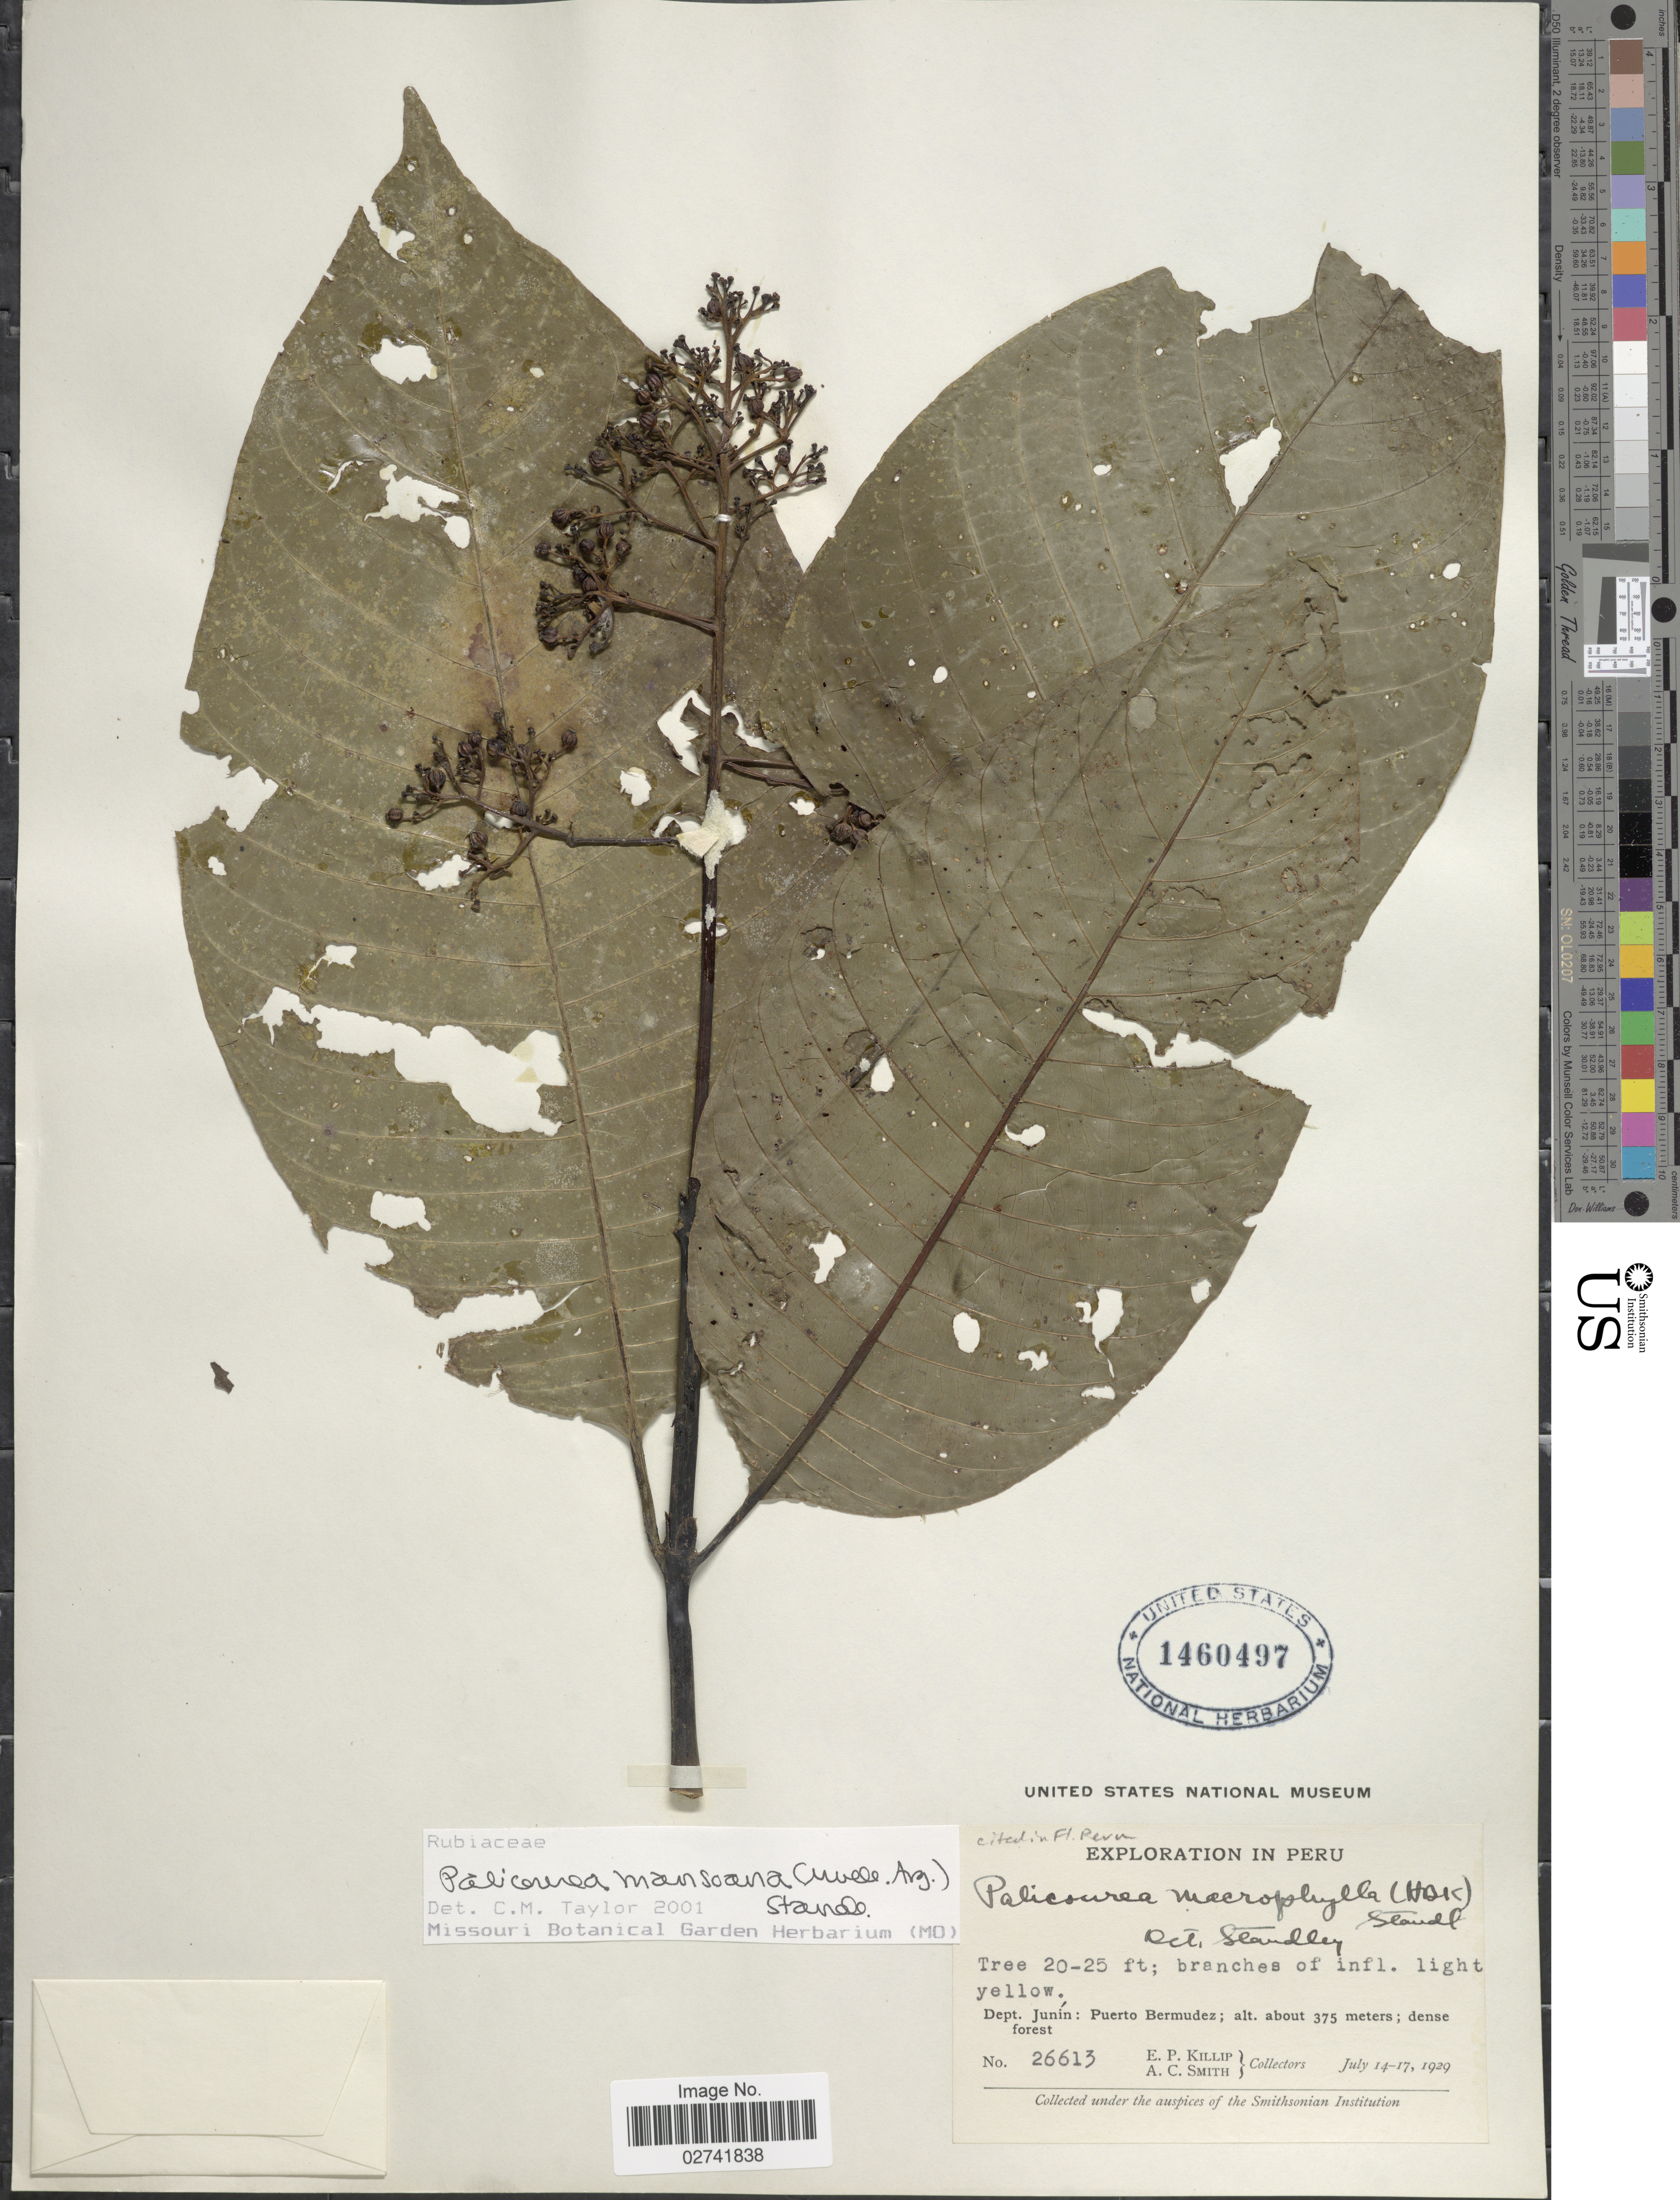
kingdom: Plantae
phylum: Tracheophyta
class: Magnoliopsida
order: Gentianales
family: Rubiaceae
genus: Palicourea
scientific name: Palicourea mansoana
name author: (Müll. Arg.) Standl.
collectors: E. P. Killip & A. C. Smith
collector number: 26613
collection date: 1929-07-14/1929-07-17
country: Peru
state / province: Junín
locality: Dept. Junín: Puerto Bermudez.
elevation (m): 375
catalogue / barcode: US 1460497